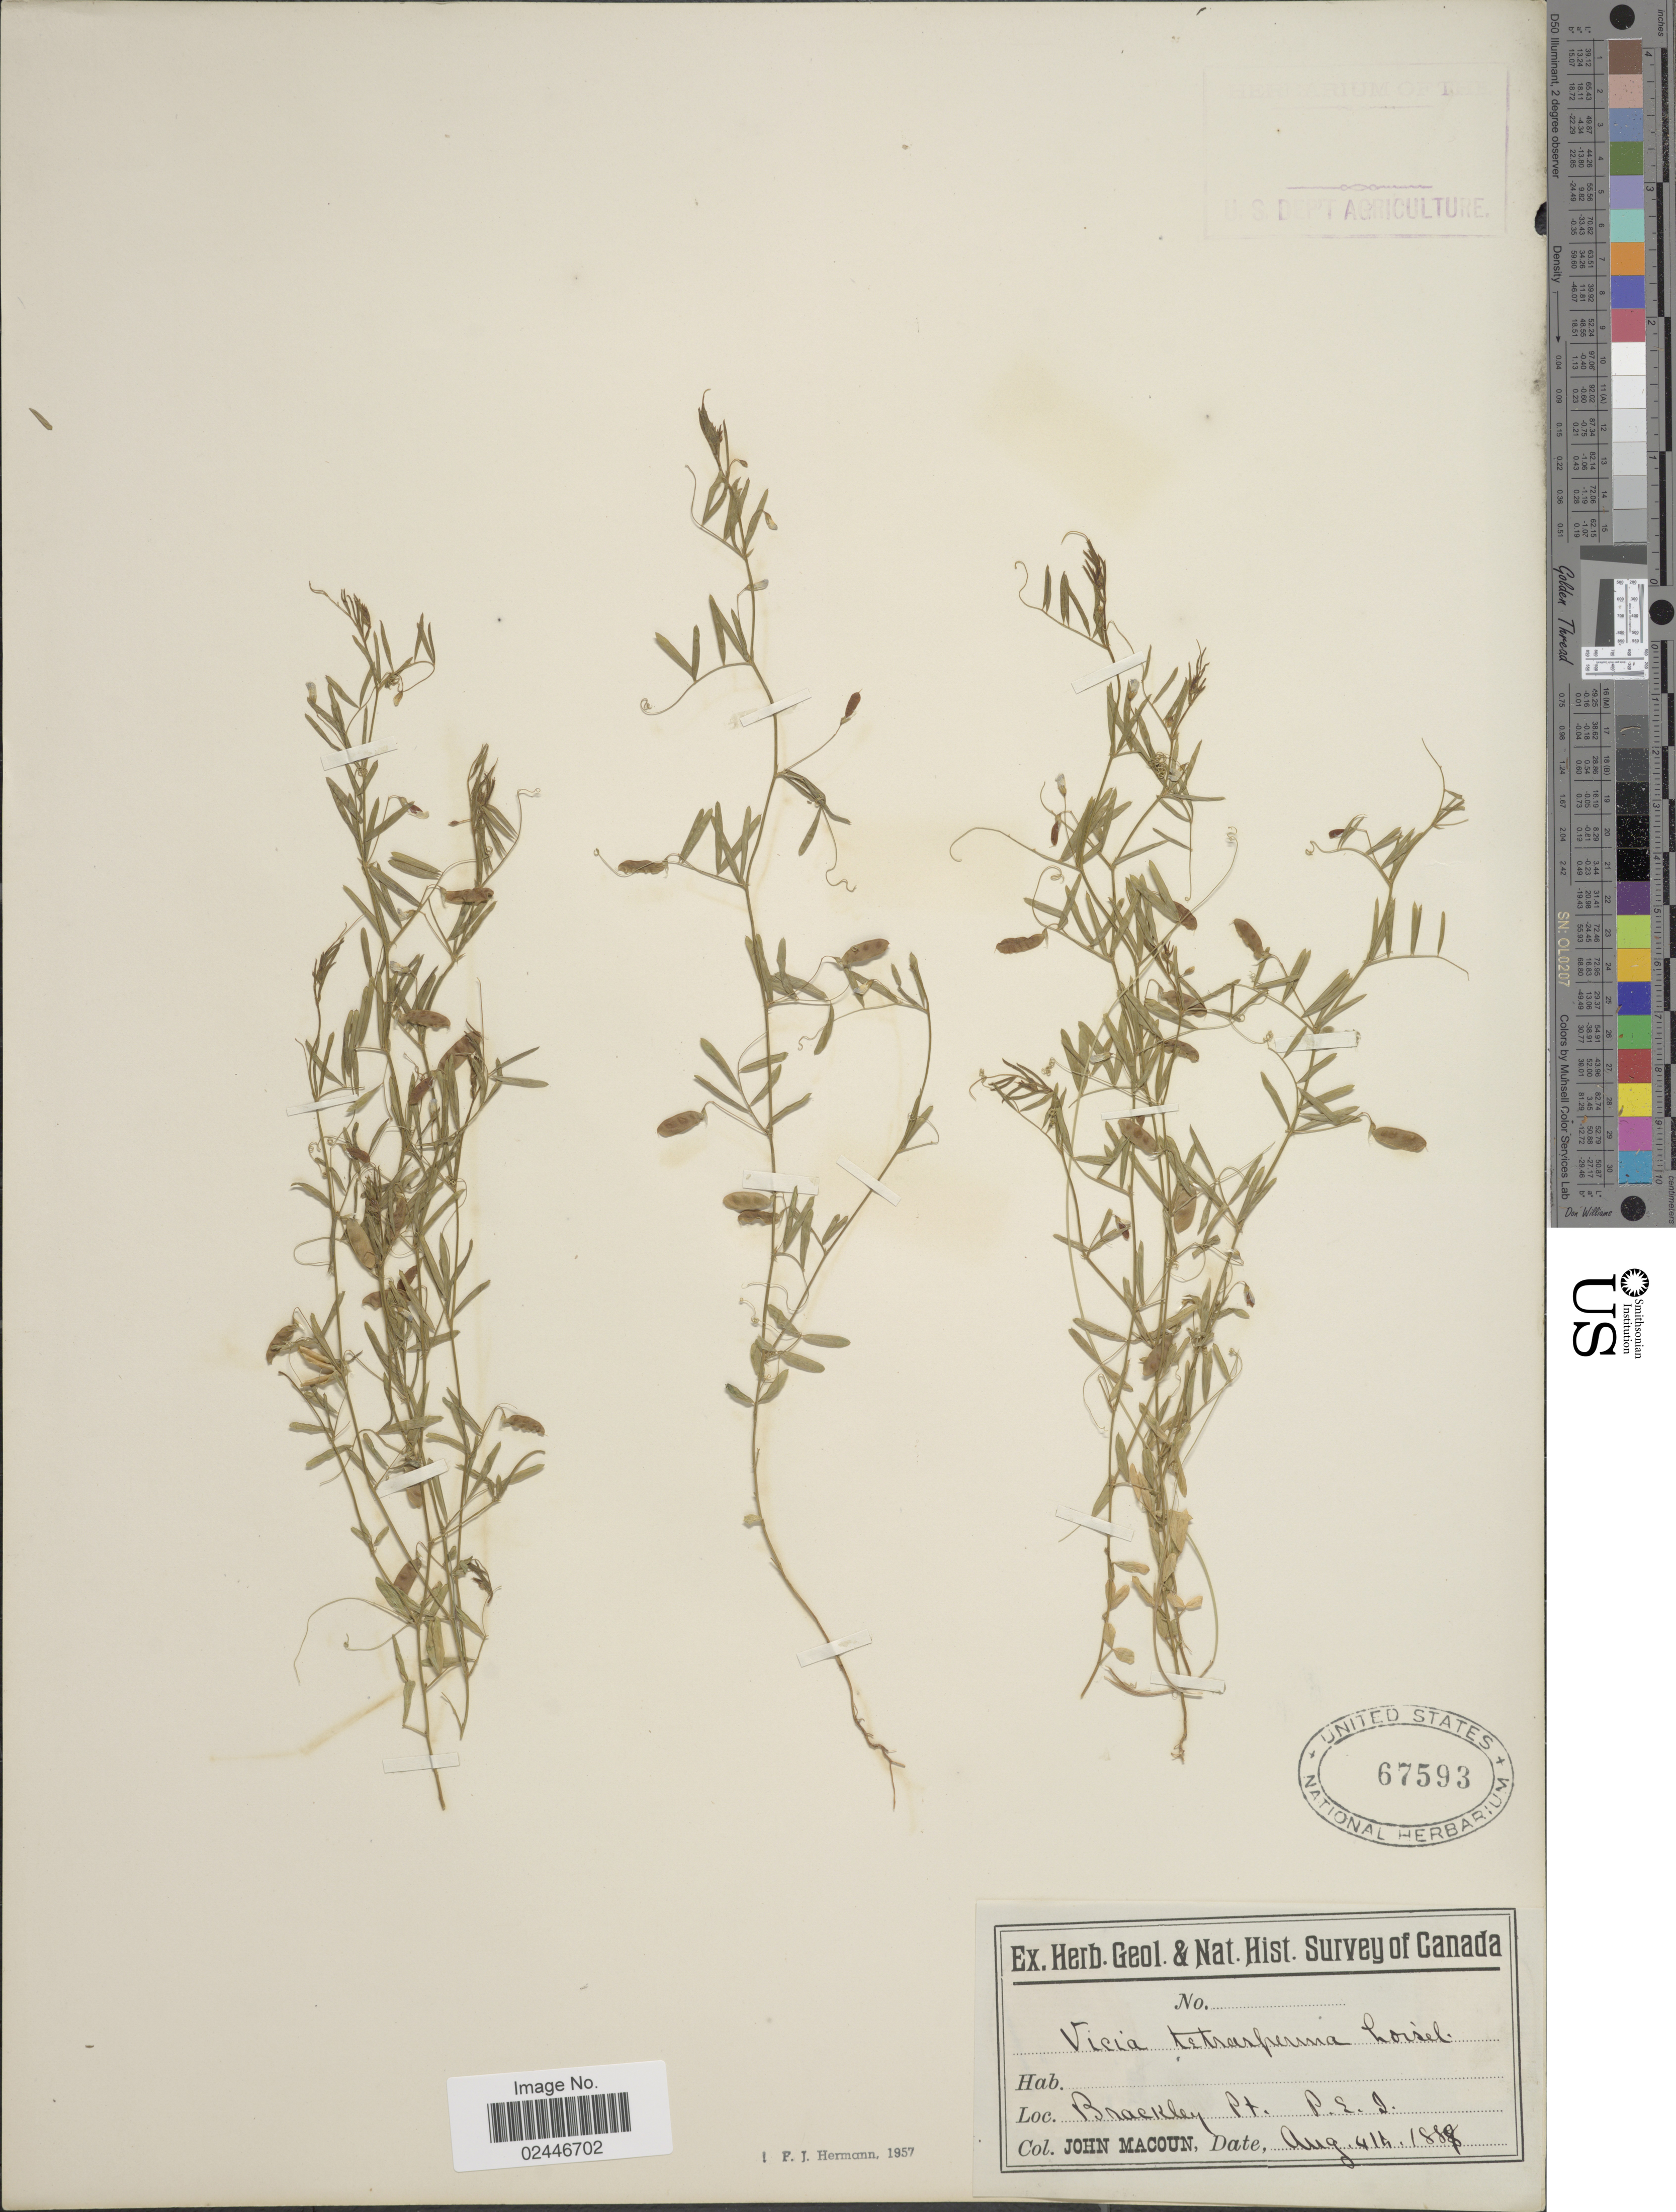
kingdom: Plantae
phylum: Tracheophyta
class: Magnoliopsida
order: Fabales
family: Fabaceae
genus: Vicia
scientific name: Vicia tetrasperma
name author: (L.) Schreb.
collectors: J. Macoun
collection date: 1888-08-04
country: Canada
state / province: Prince Edward Island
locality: Brackley Pt. P.E.I.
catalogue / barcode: US 67593